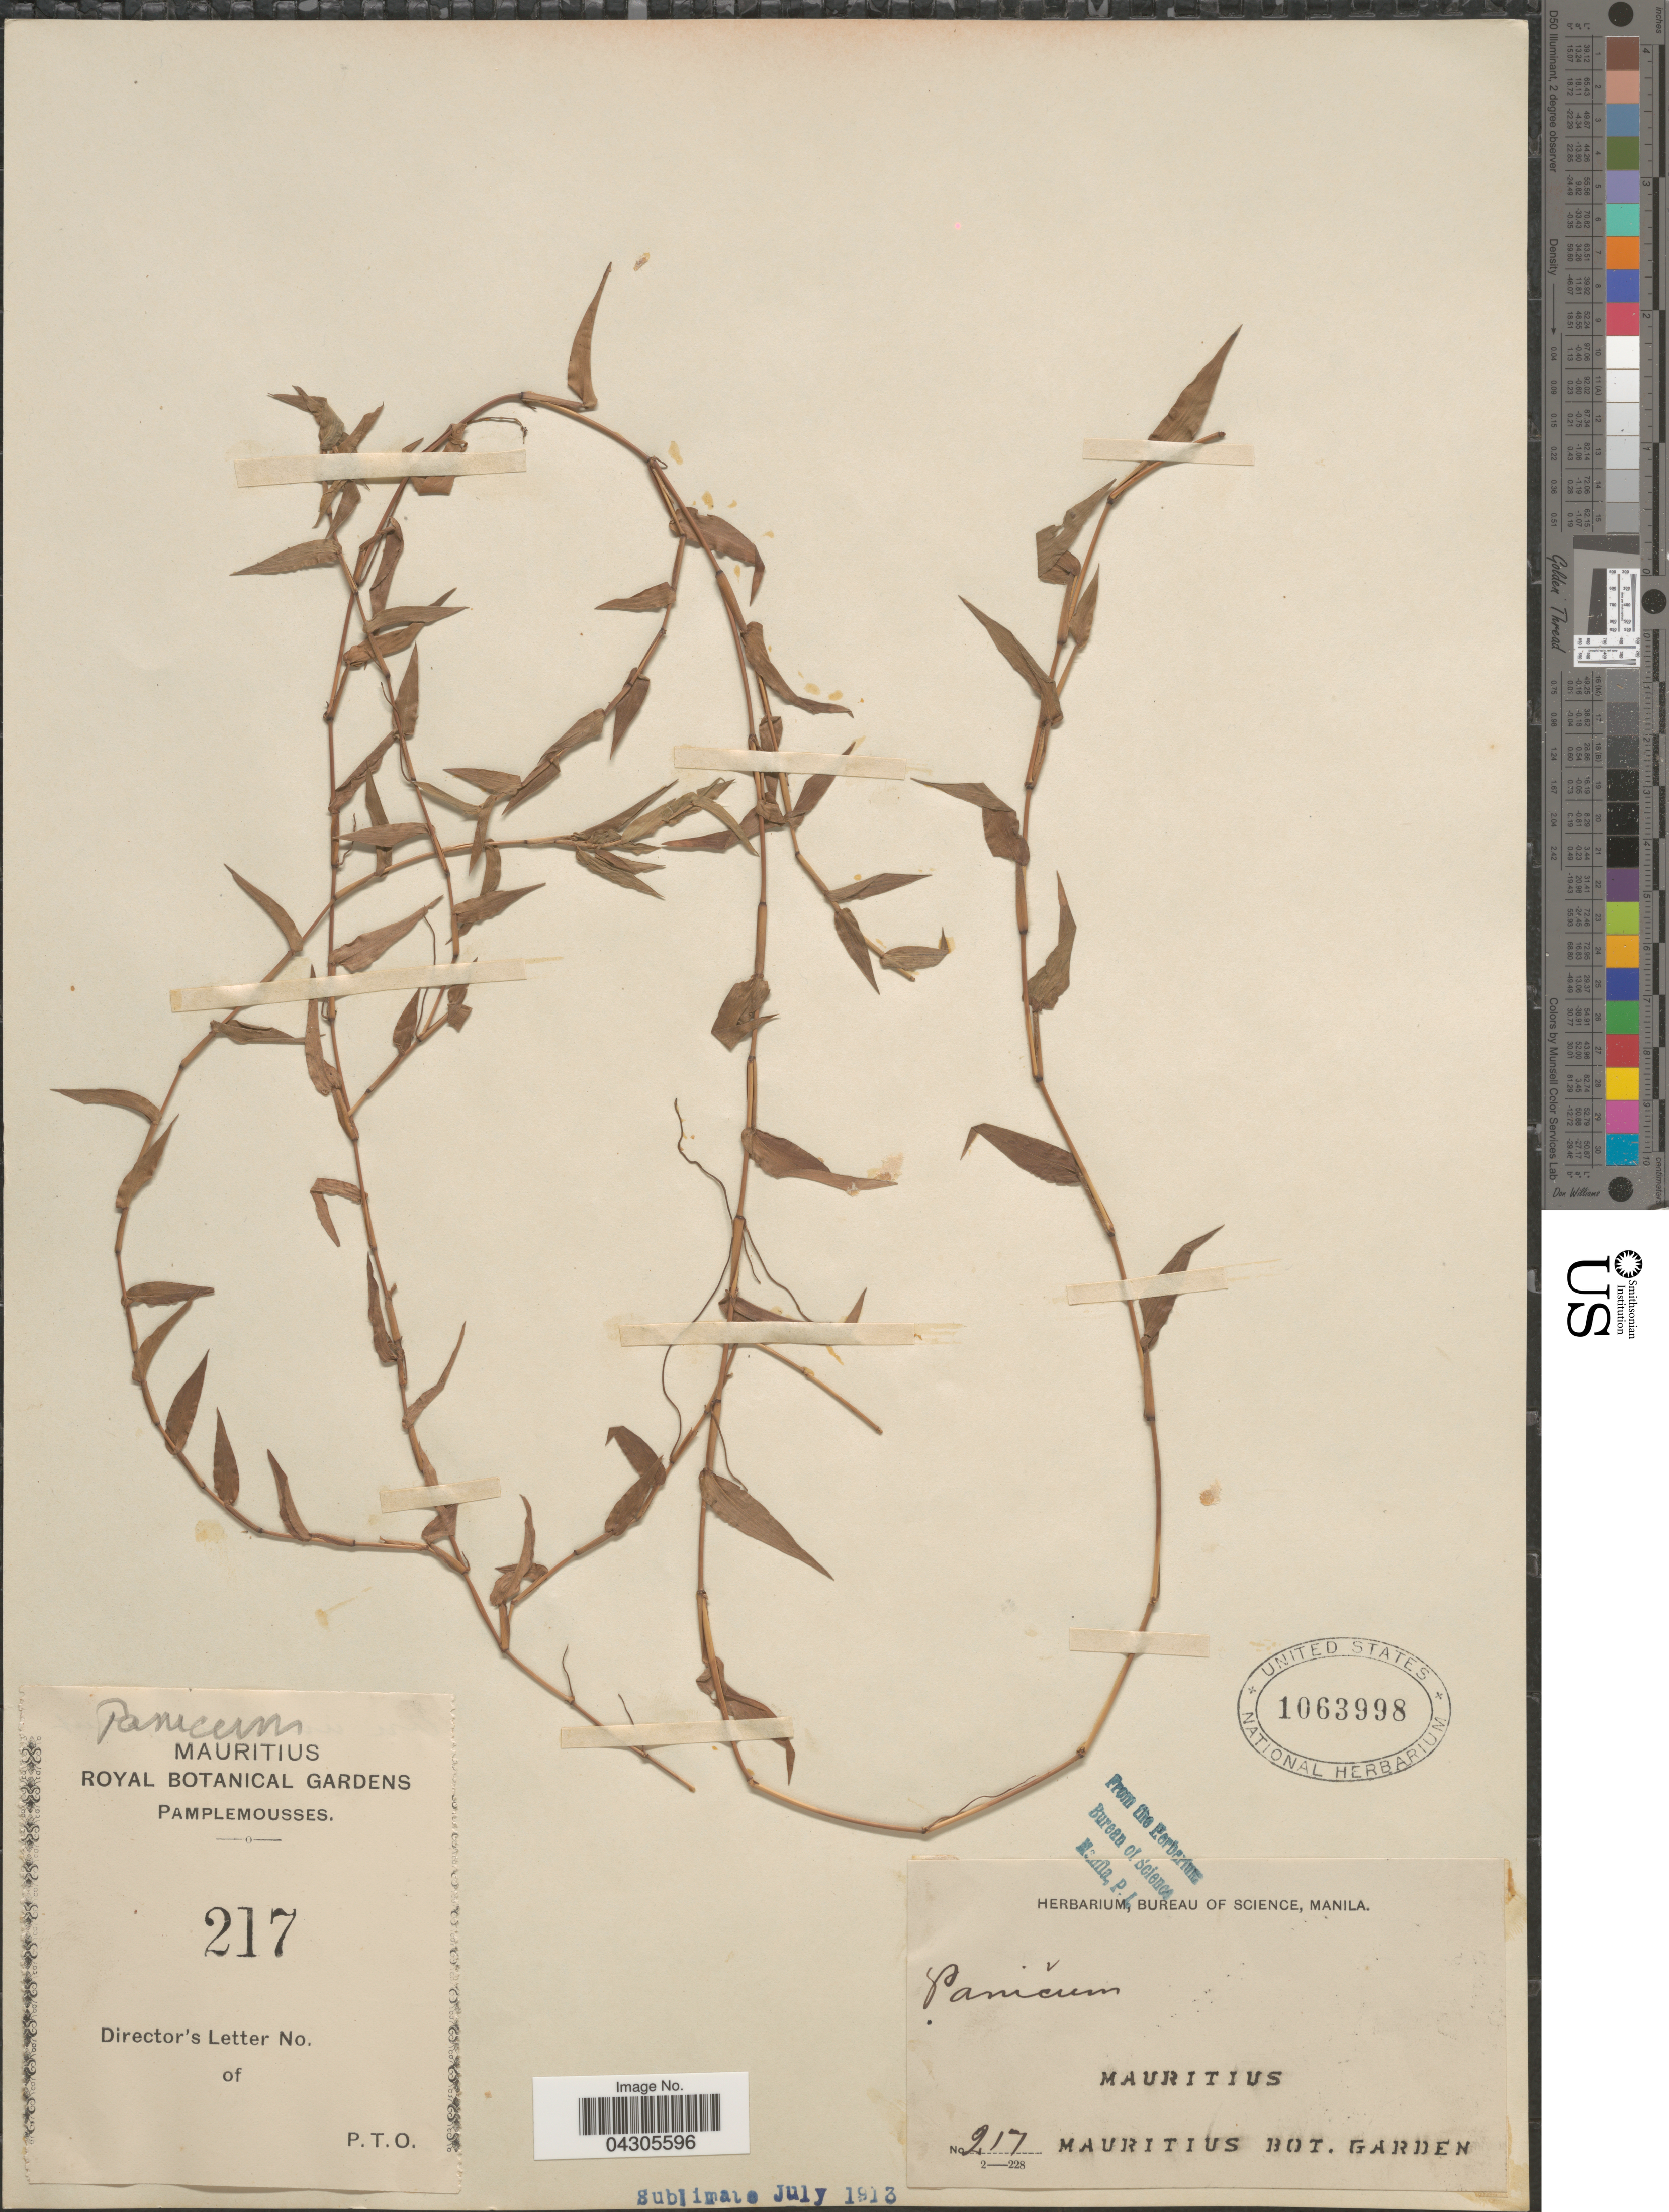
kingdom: Plantae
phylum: Tracheophyta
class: Liliopsida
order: Poales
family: Poaceae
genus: Digitaria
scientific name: Digitaria longiflora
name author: (Retz.) Pers.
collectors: Mauritius Bot. Garden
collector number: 217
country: Mauritius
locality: Mauritius Bot. Garden.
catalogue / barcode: US 1063998